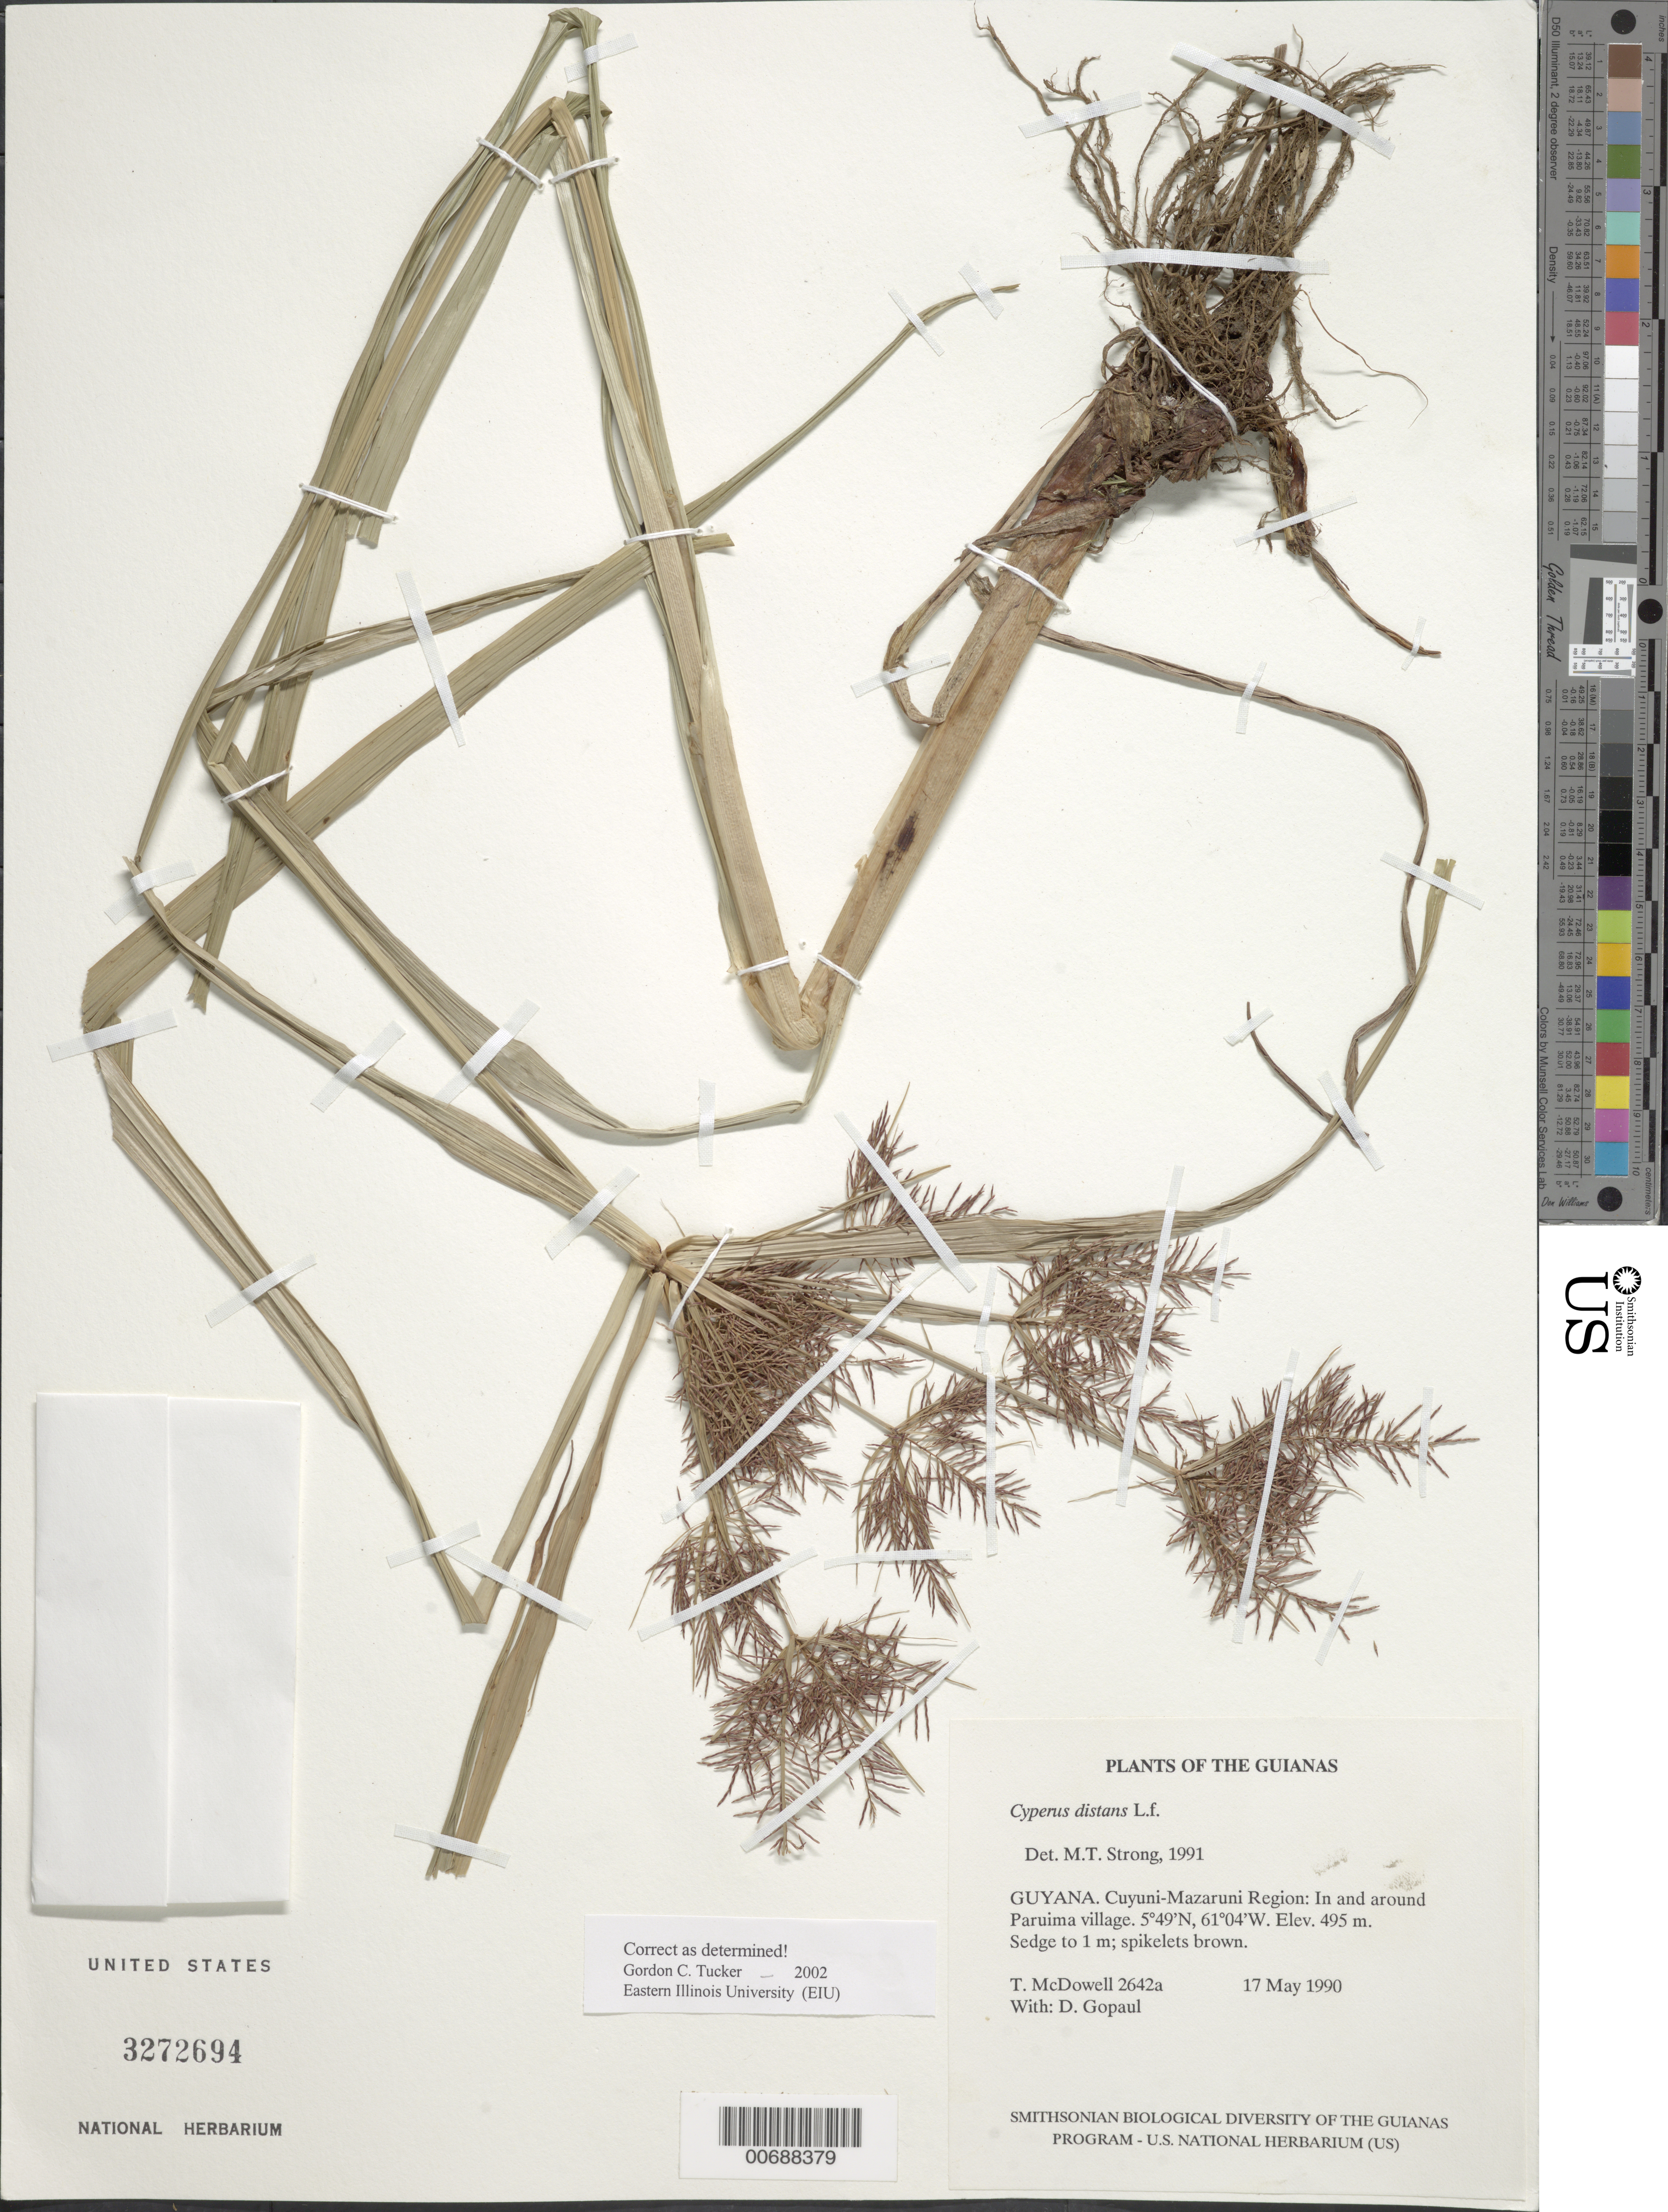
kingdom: Plantae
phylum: Tracheophyta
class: Liliopsida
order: Poales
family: Cyperaceae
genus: Cyperus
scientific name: Cyperus distans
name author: L. f.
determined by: Tucker, G. C.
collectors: T. McDowell & D. Gopaul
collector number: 2642 a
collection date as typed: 18 May 1990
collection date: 1990-05-18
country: Guyana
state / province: Cuyuni-Mazaruni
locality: In and around Paruima village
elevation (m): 495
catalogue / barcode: US 3272694